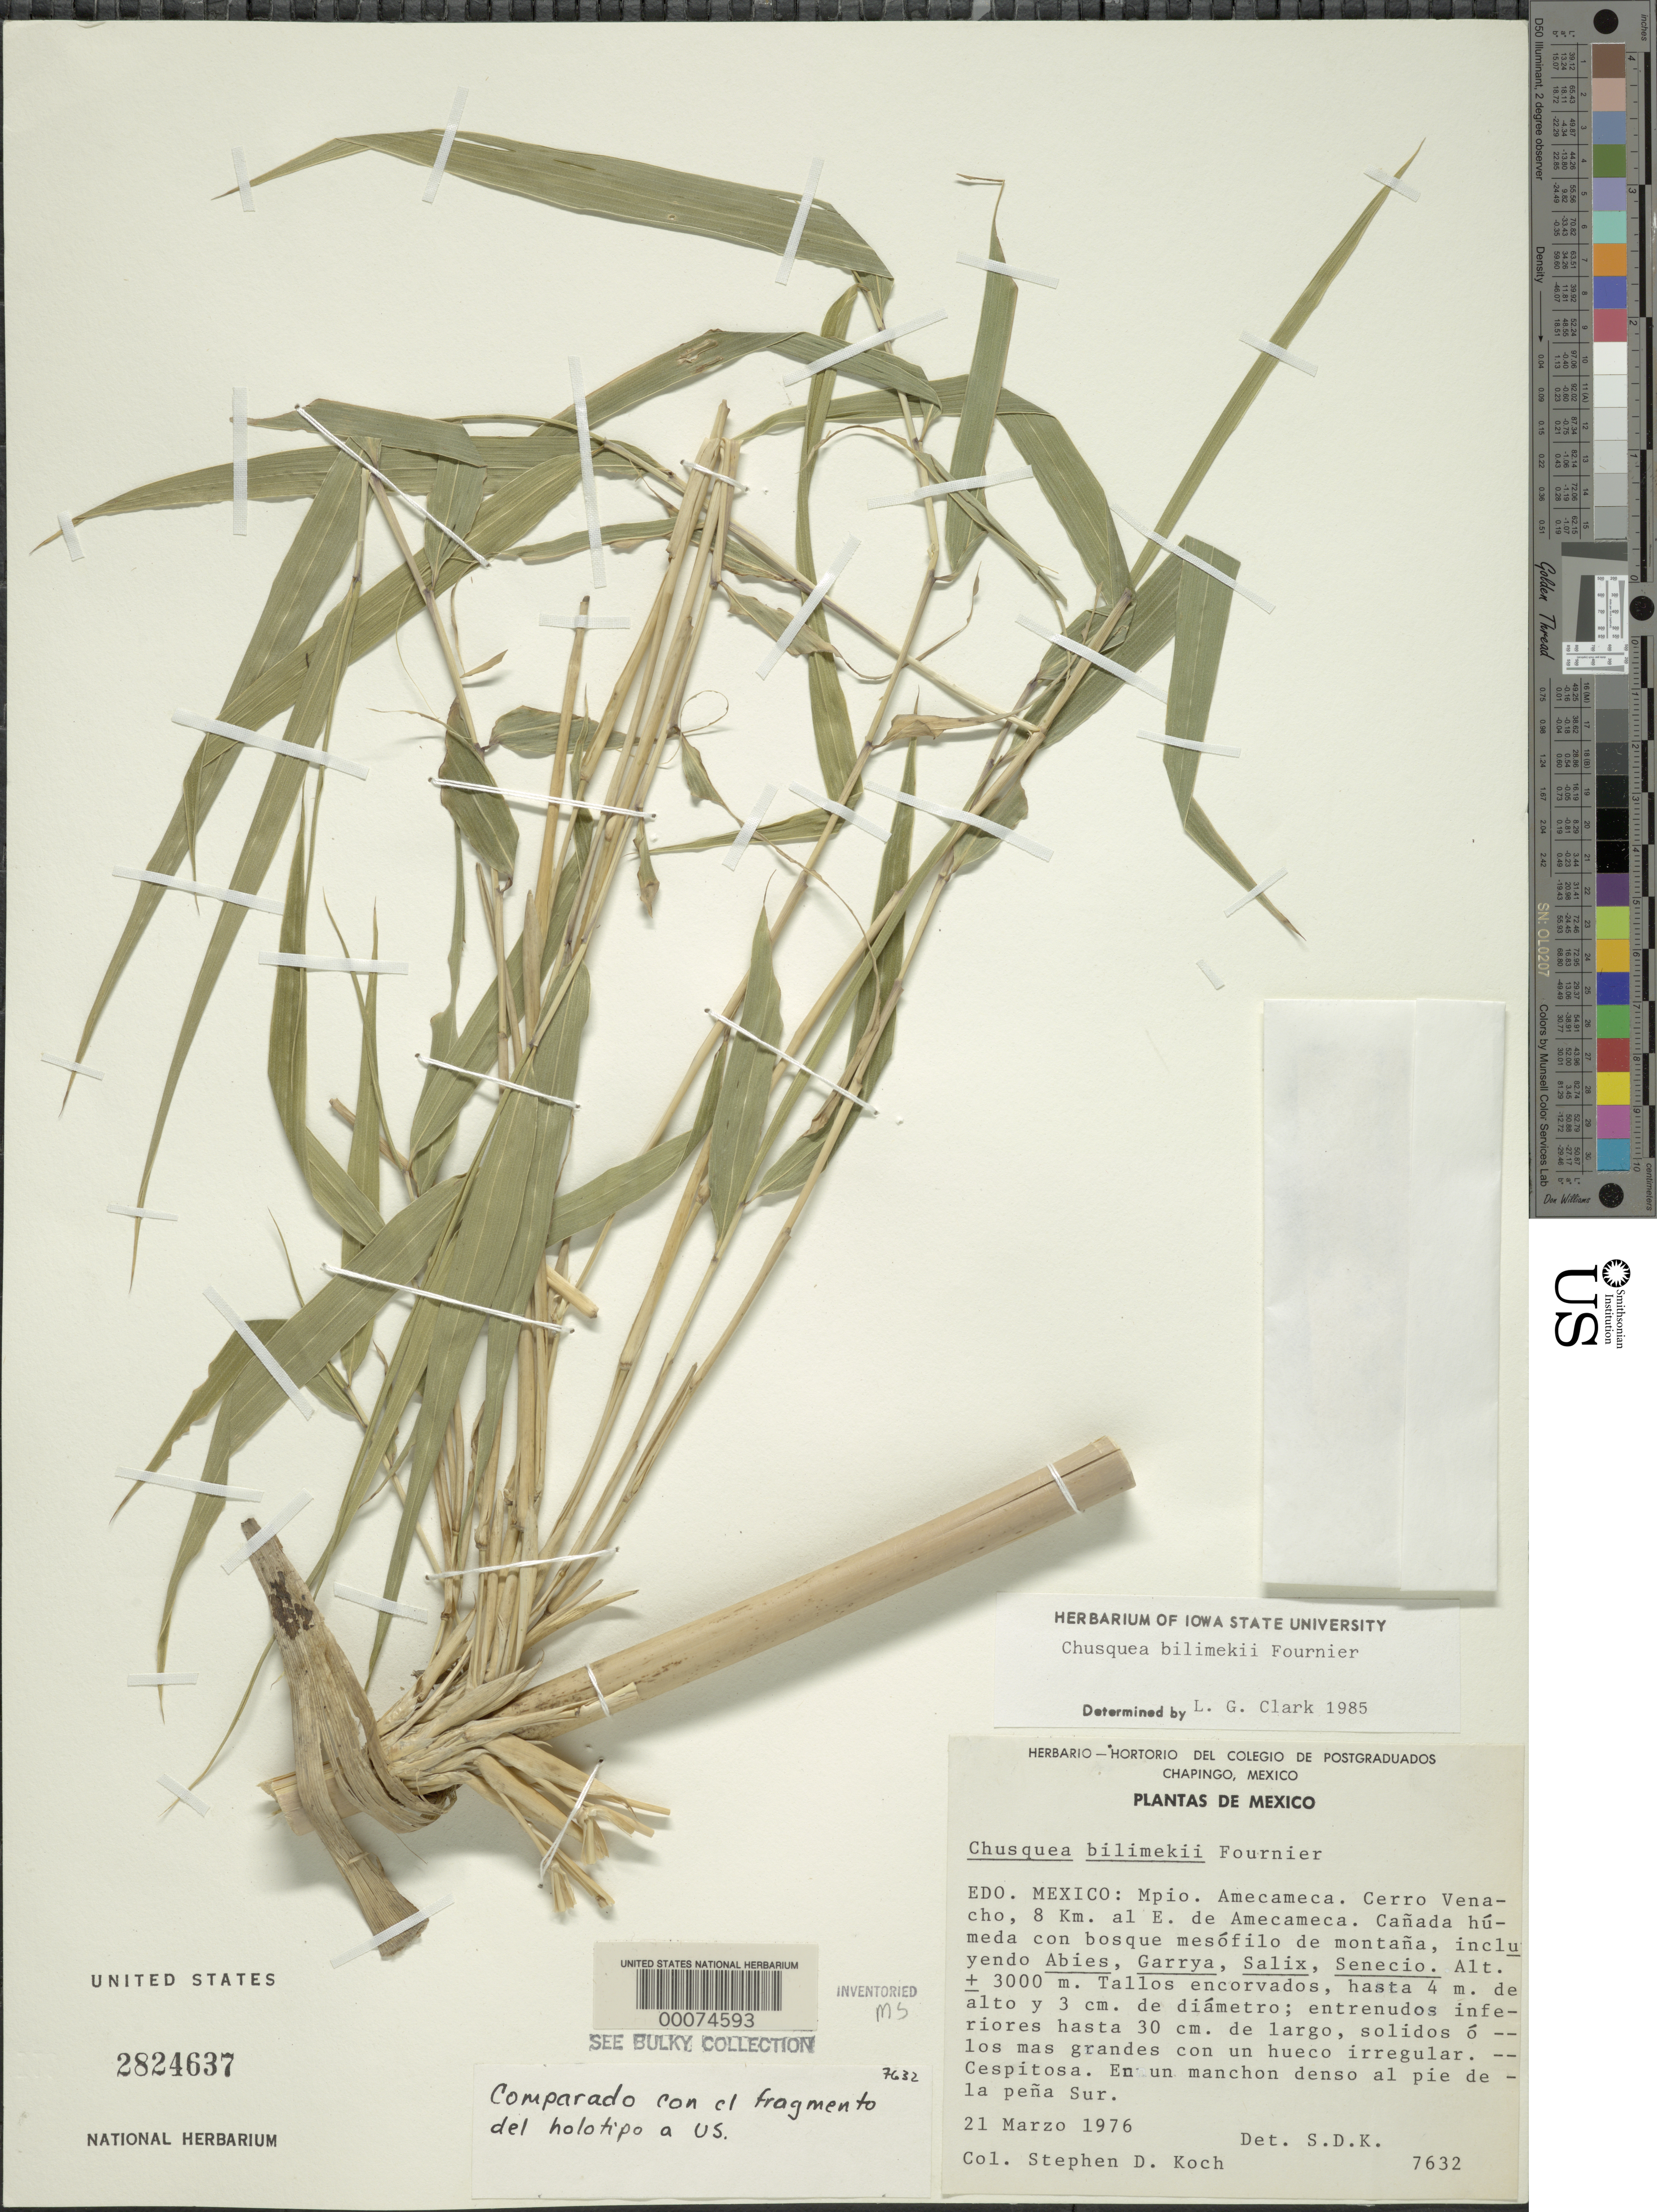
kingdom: Plantae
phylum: Tracheophyta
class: Liliopsida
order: Poales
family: Poaceae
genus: Chusquea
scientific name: Chusquea bilimekii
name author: E. Fourn.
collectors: S. D. Koch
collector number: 7632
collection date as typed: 21 Mar 1976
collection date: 1976-03-21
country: Mexico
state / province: México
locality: Mpio. Amecameca, Cerro Venacho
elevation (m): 3000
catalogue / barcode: US 2824637